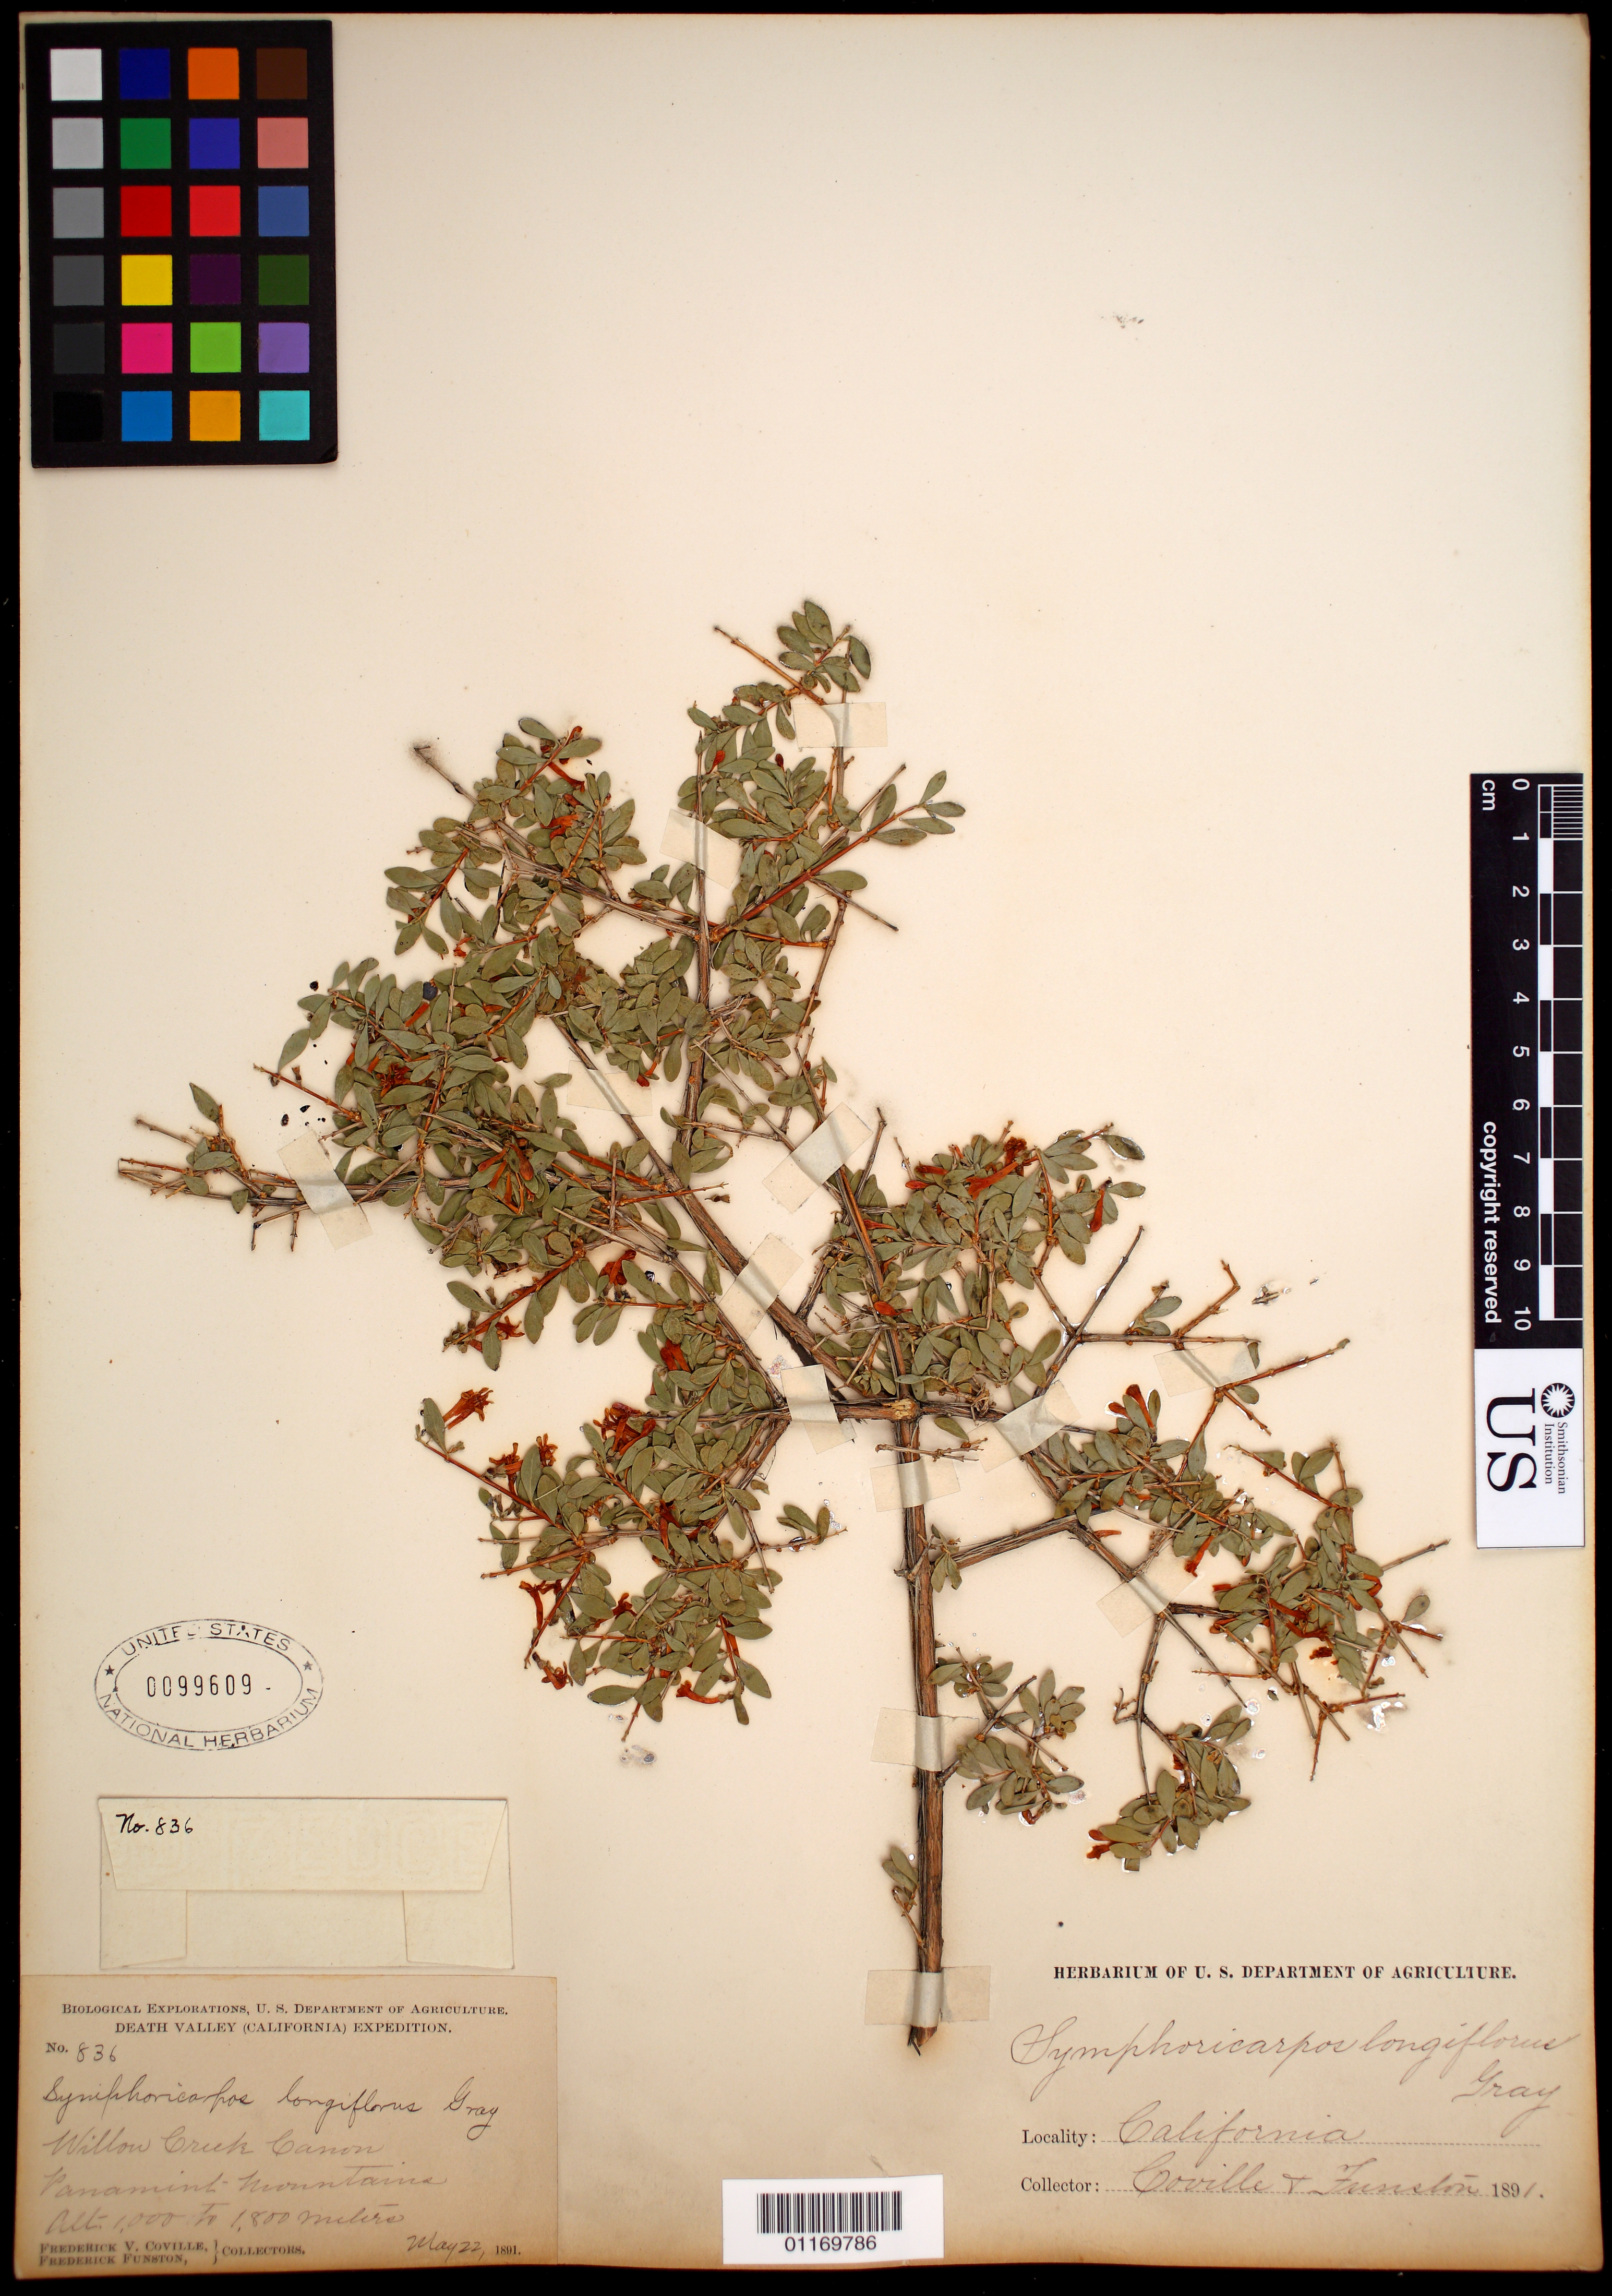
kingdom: Plantae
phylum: Tracheophyta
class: Magnoliopsida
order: Dipsacales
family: Caprifoliaceae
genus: Symphoricarpos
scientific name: Symphoricarpos longiflorus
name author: A. Gray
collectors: F. V. Coville & F. Funston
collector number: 836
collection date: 1891-05-22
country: United States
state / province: California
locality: Willow Creek Canyon, Panamint Mountains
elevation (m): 549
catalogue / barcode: US 99609